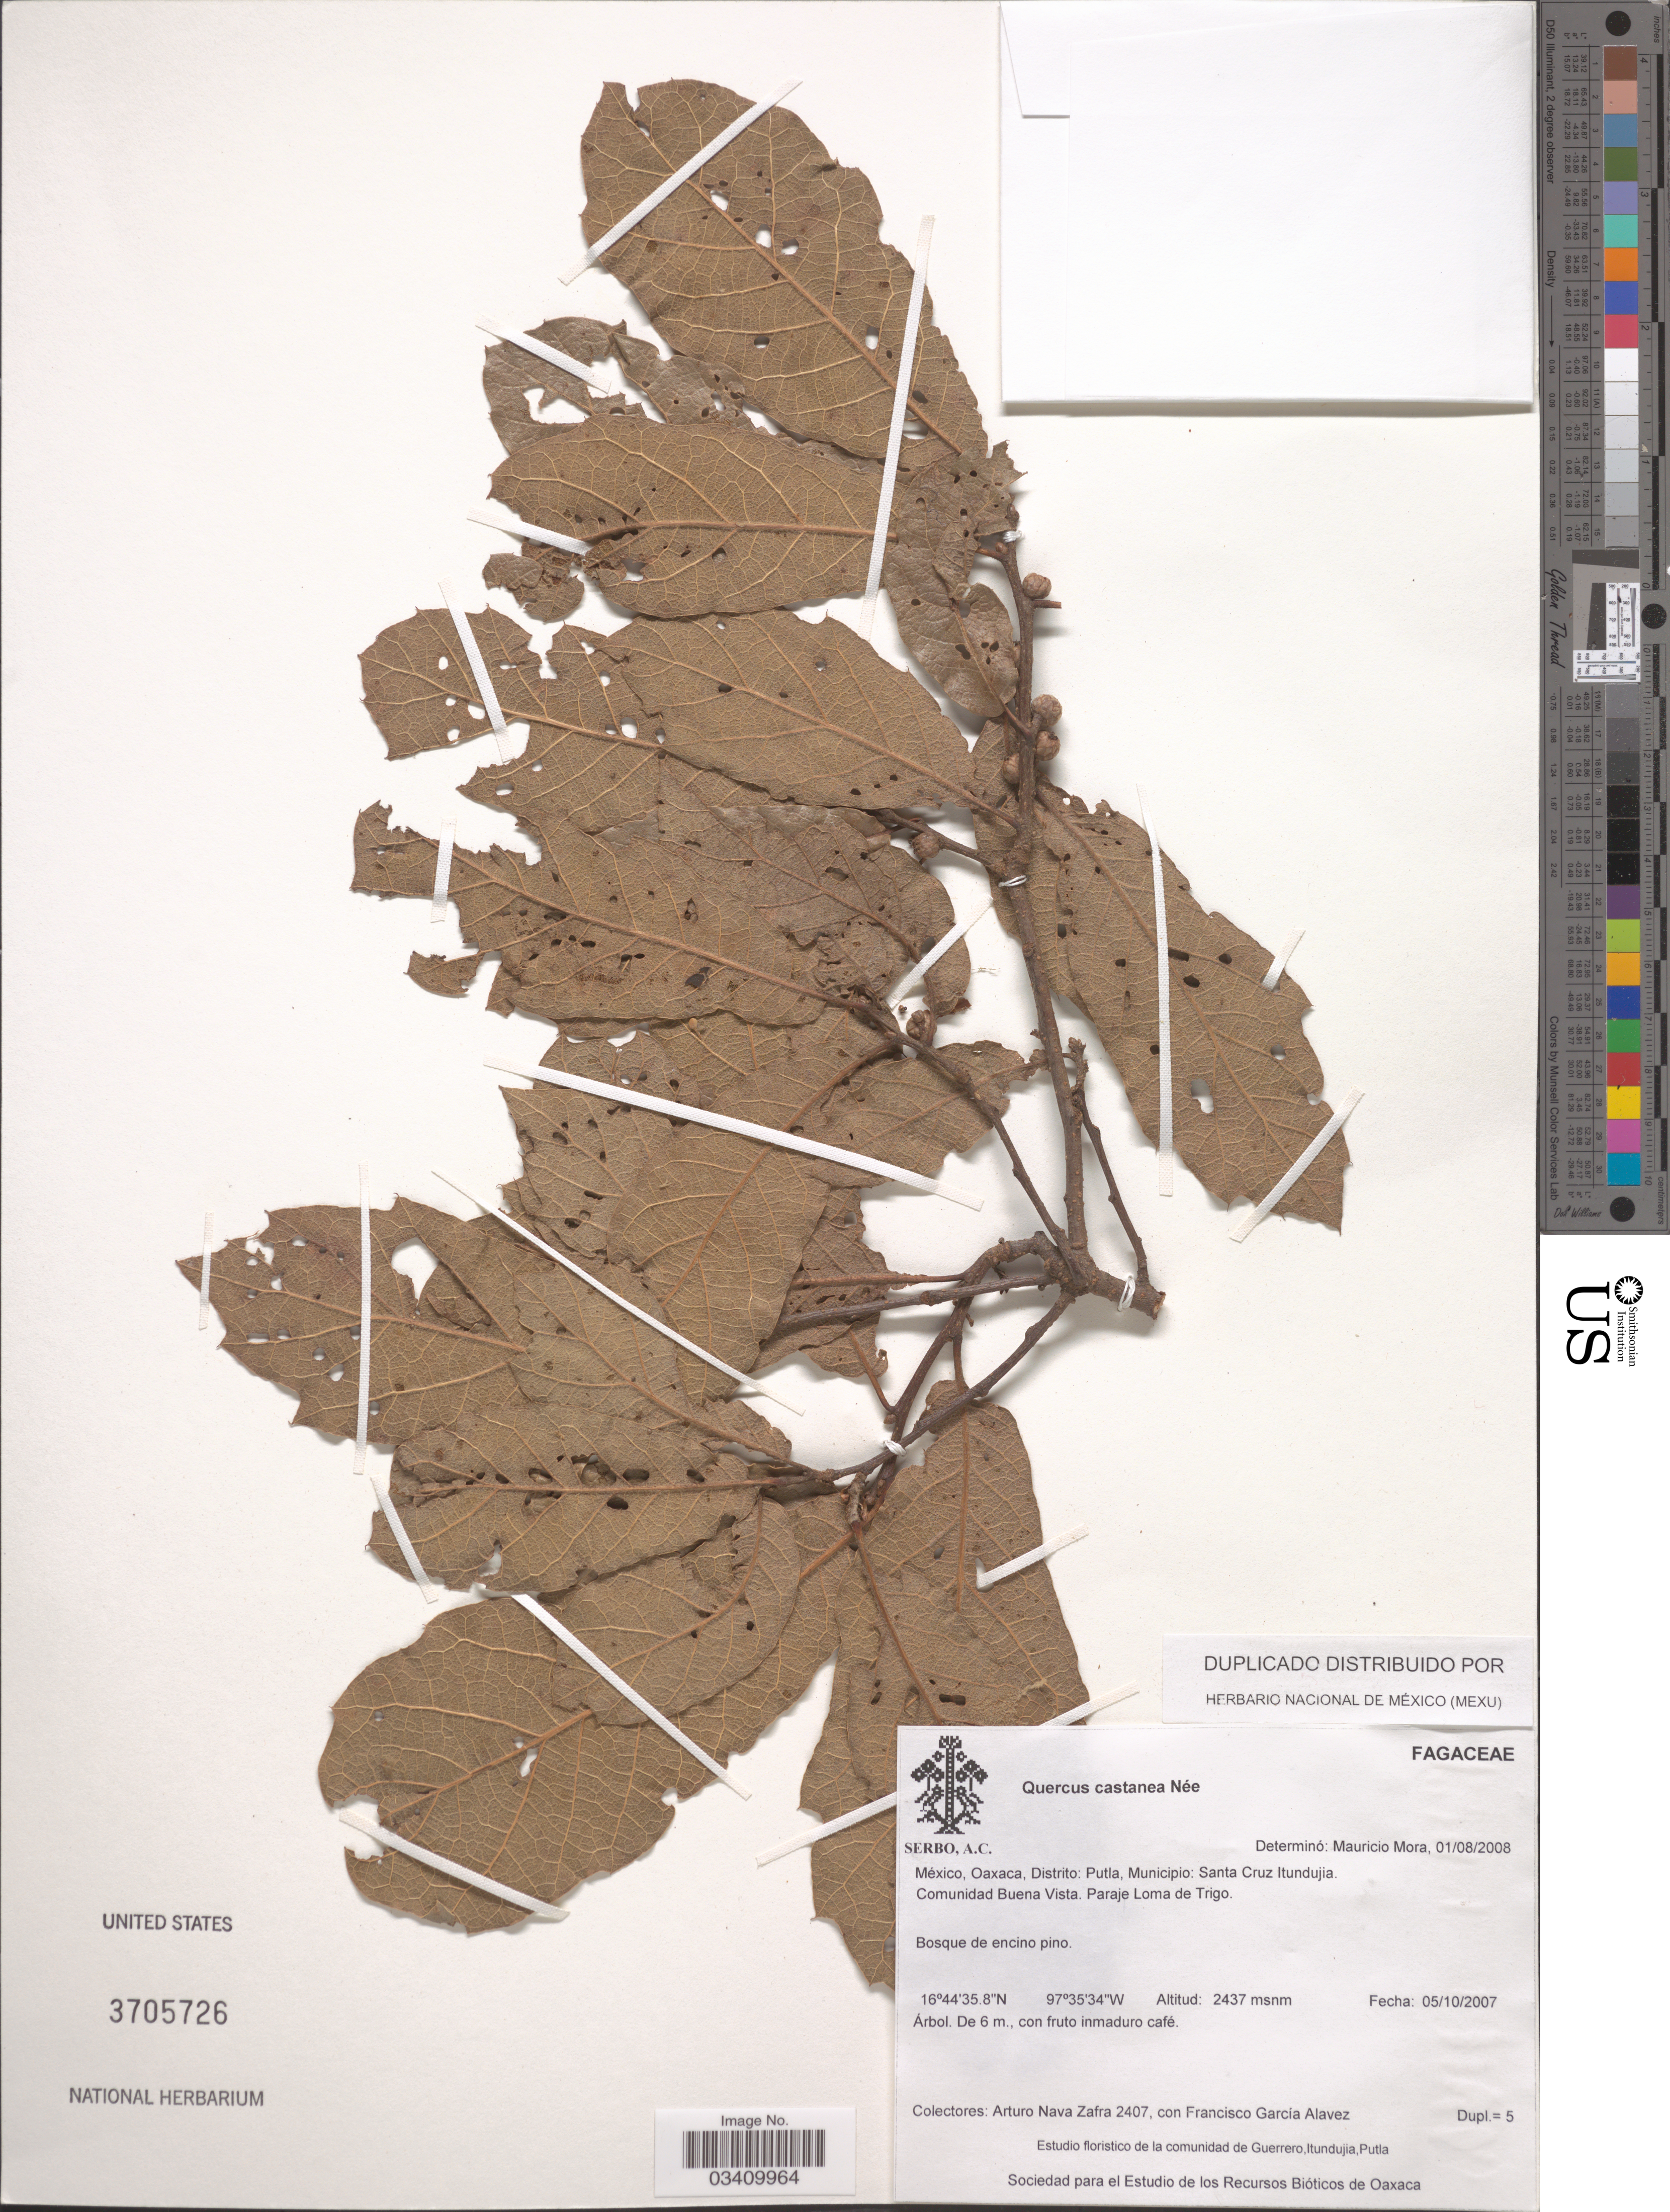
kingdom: Plantae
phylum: Tracheophyta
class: Magnoliopsida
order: Fagales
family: Fagaceae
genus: Quercus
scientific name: Quercus castanea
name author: Née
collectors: A. Nava Zafra & F. Garcia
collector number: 2407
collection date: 2007-10-05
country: Mexico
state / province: Oaxaca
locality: Distrito: Putla, Municipio: Santa Cruz Itundujia. Comunidad Buena Vista. Paraje Loma de Trigo.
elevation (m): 2437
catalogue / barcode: US 3705726